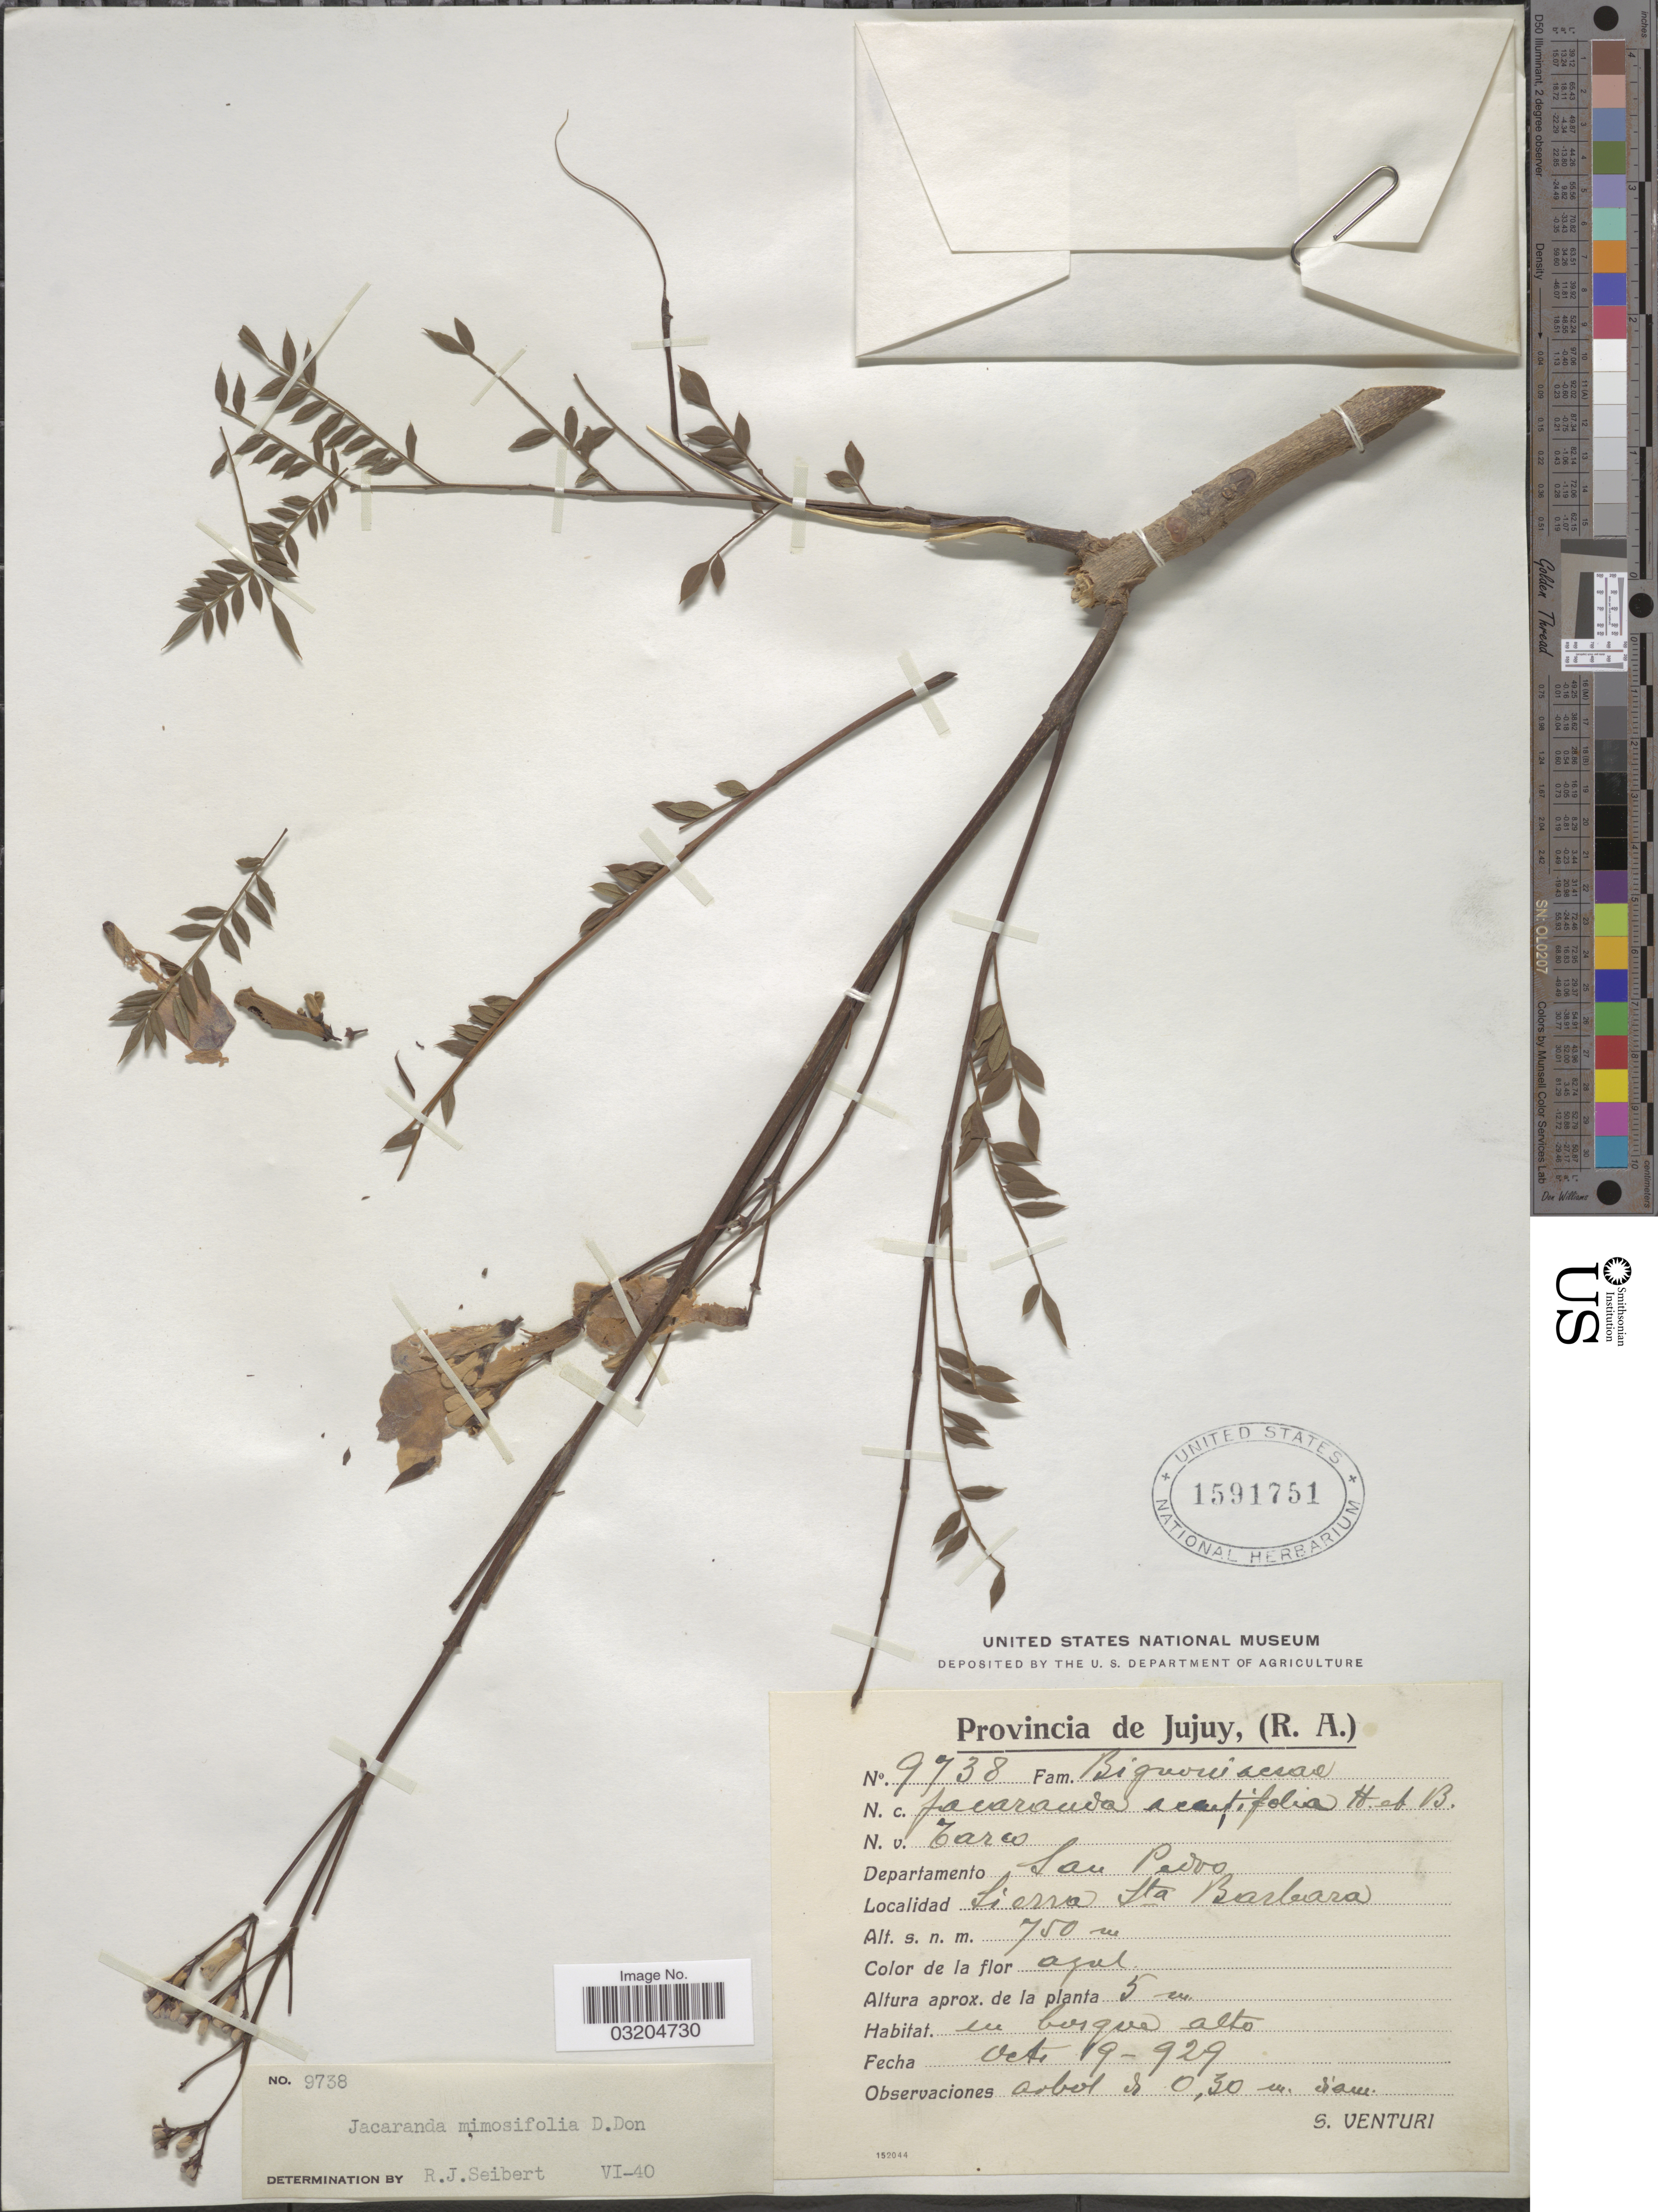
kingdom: Plantae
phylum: Tracheophyta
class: Magnoliopsida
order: Lamiales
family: Bignoniaceae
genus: Jacaranda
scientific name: Jacaranda mimosifolia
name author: D. Don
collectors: S. Venturi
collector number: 9738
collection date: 1929-10-19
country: Argentina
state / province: Jujuy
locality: Departamento San Pedro, Sierra Sta Barbara.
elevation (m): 750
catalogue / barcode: US 1591751